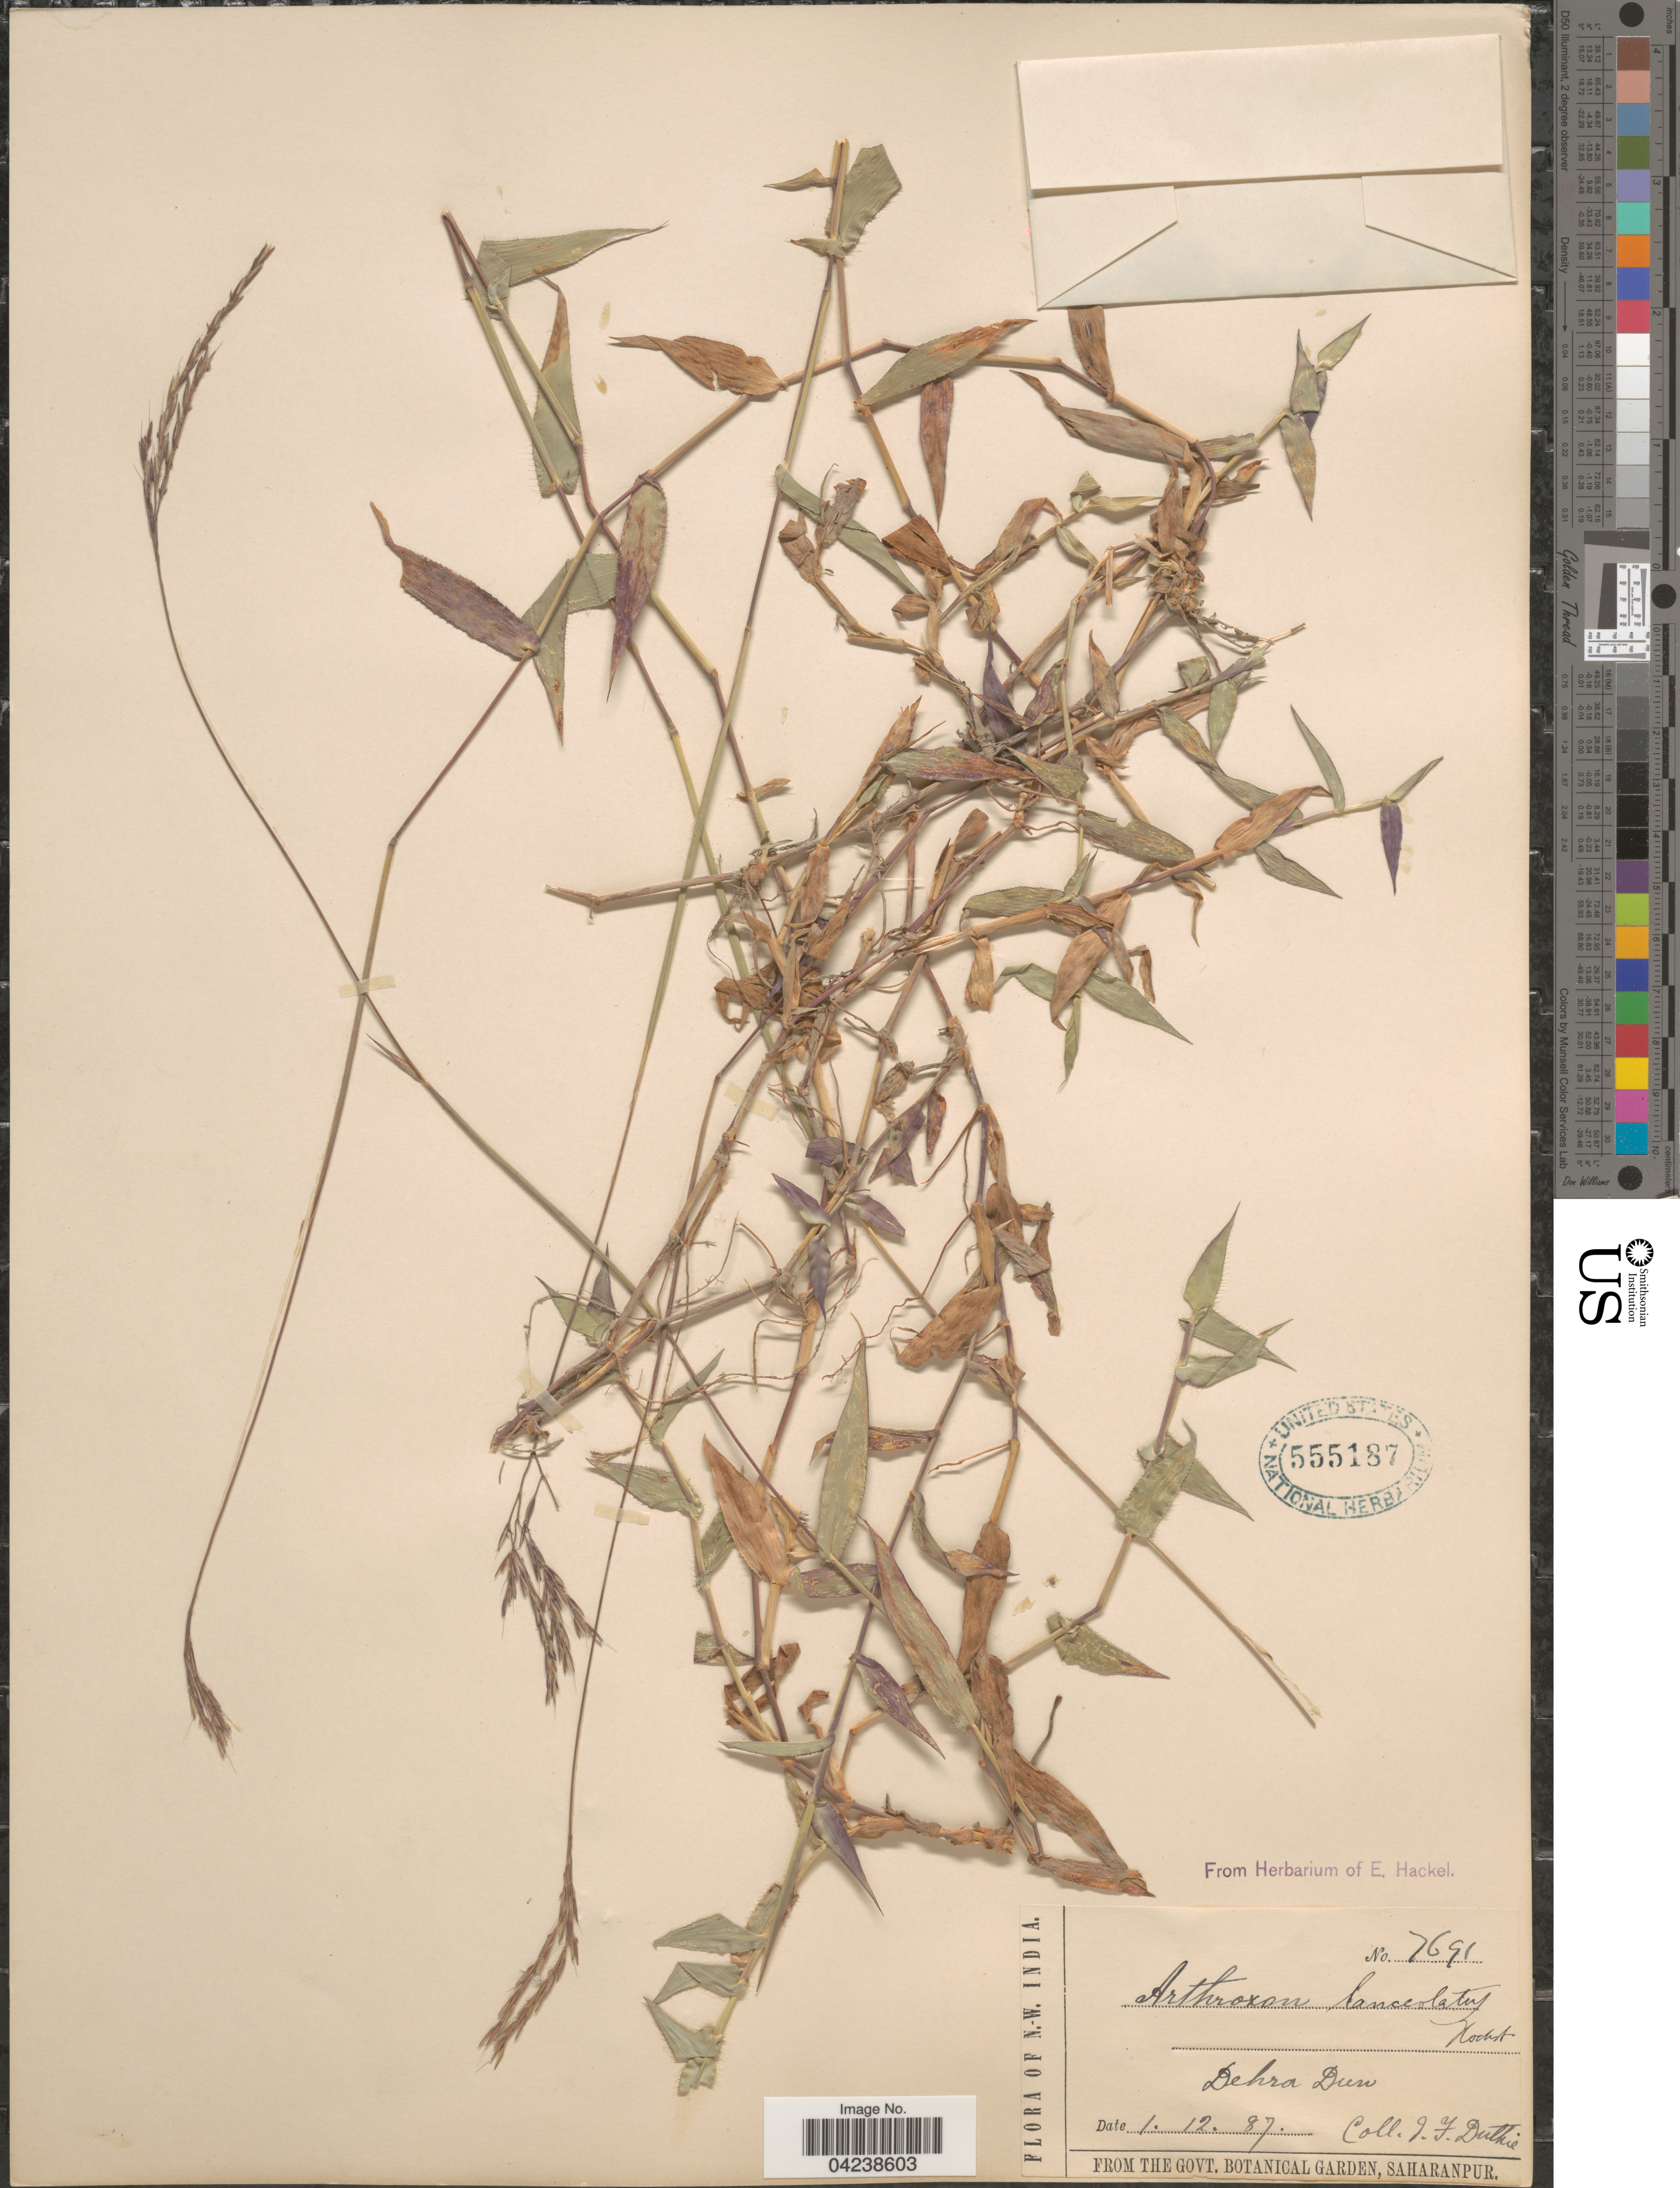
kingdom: Plantae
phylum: Tracheophyta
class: Liliopsida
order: Poales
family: Poaceae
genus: Arthraxon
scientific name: Arthraxon lanceolatus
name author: (Roxb.) Hochst.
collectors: J. F. Duthie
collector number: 7691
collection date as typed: Transcribed d/m/y: 1/12/87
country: India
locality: N.-W. India. Dehra Dun.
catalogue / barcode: US 555187